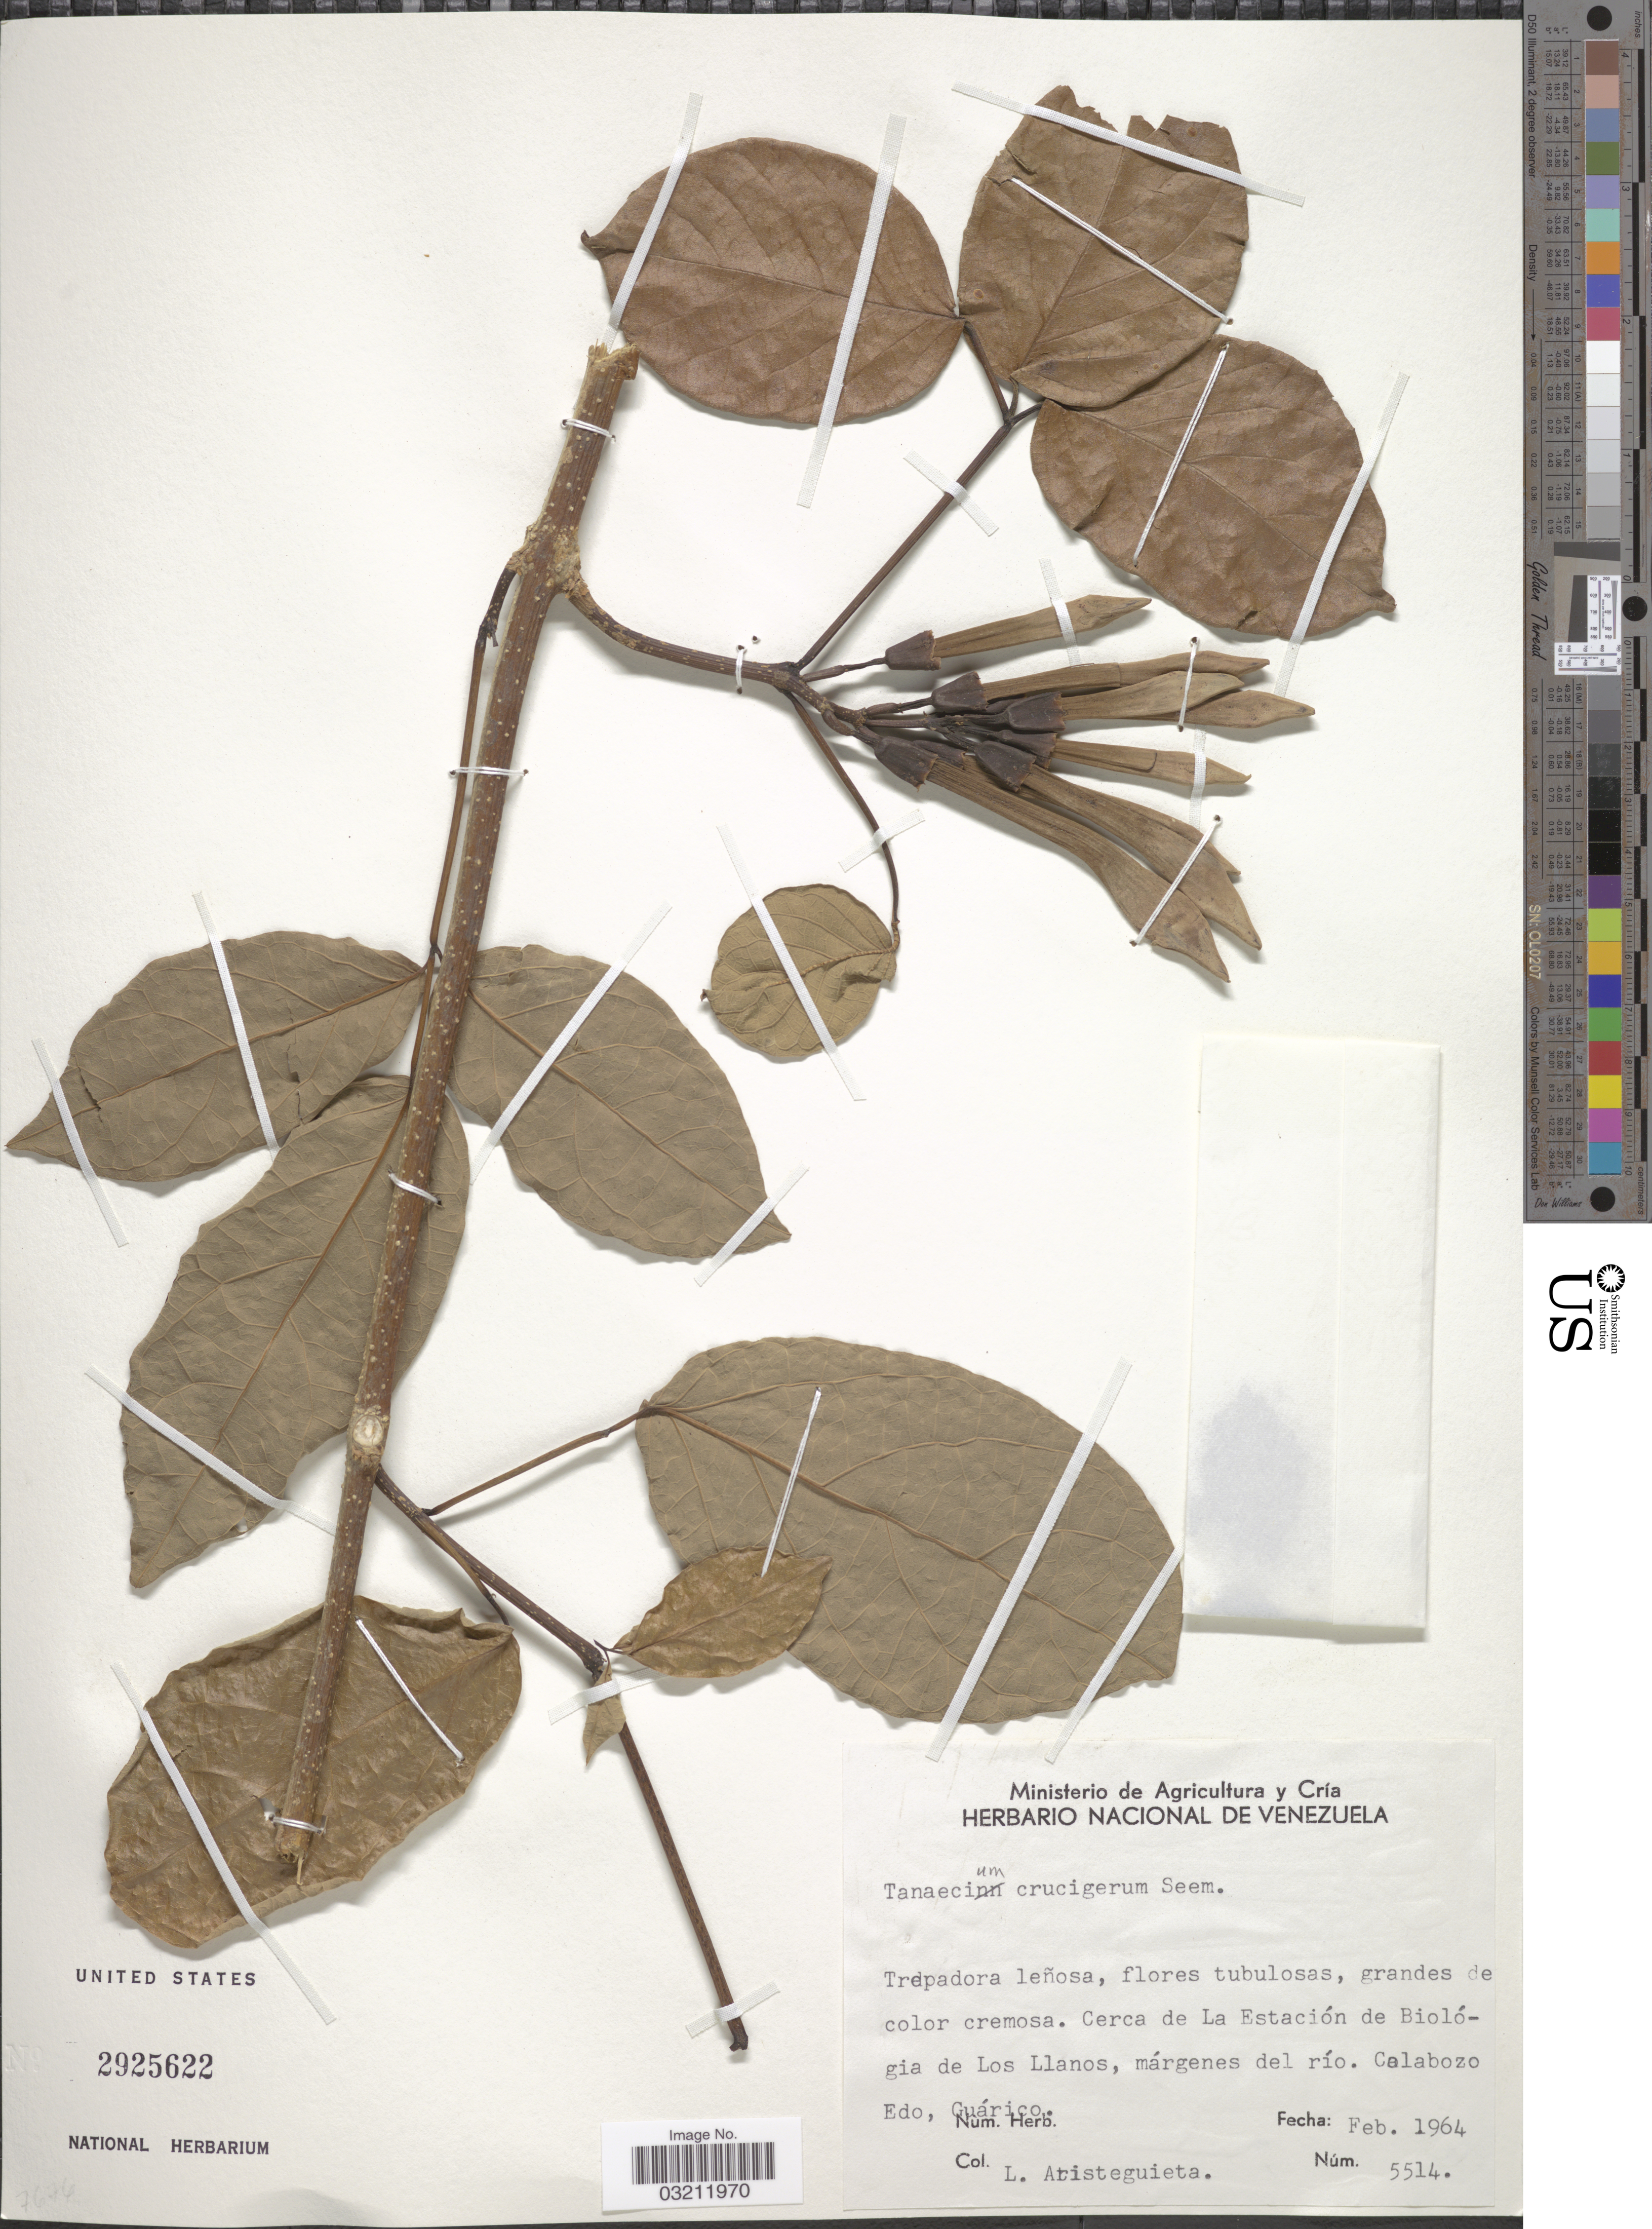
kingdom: Plantae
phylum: Tracheophyta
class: Magnoliopsida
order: Lamiales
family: Bignoniaceae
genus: Tanaecium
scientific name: Tanaecium crucigerum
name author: Seem.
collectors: L. Aristeguieta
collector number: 5514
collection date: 1964-02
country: Venezuela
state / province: Guárico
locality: Cerca de La Estación de Biológia de Los Llanos, márgenes del río. Calabozo.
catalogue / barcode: US 2925622